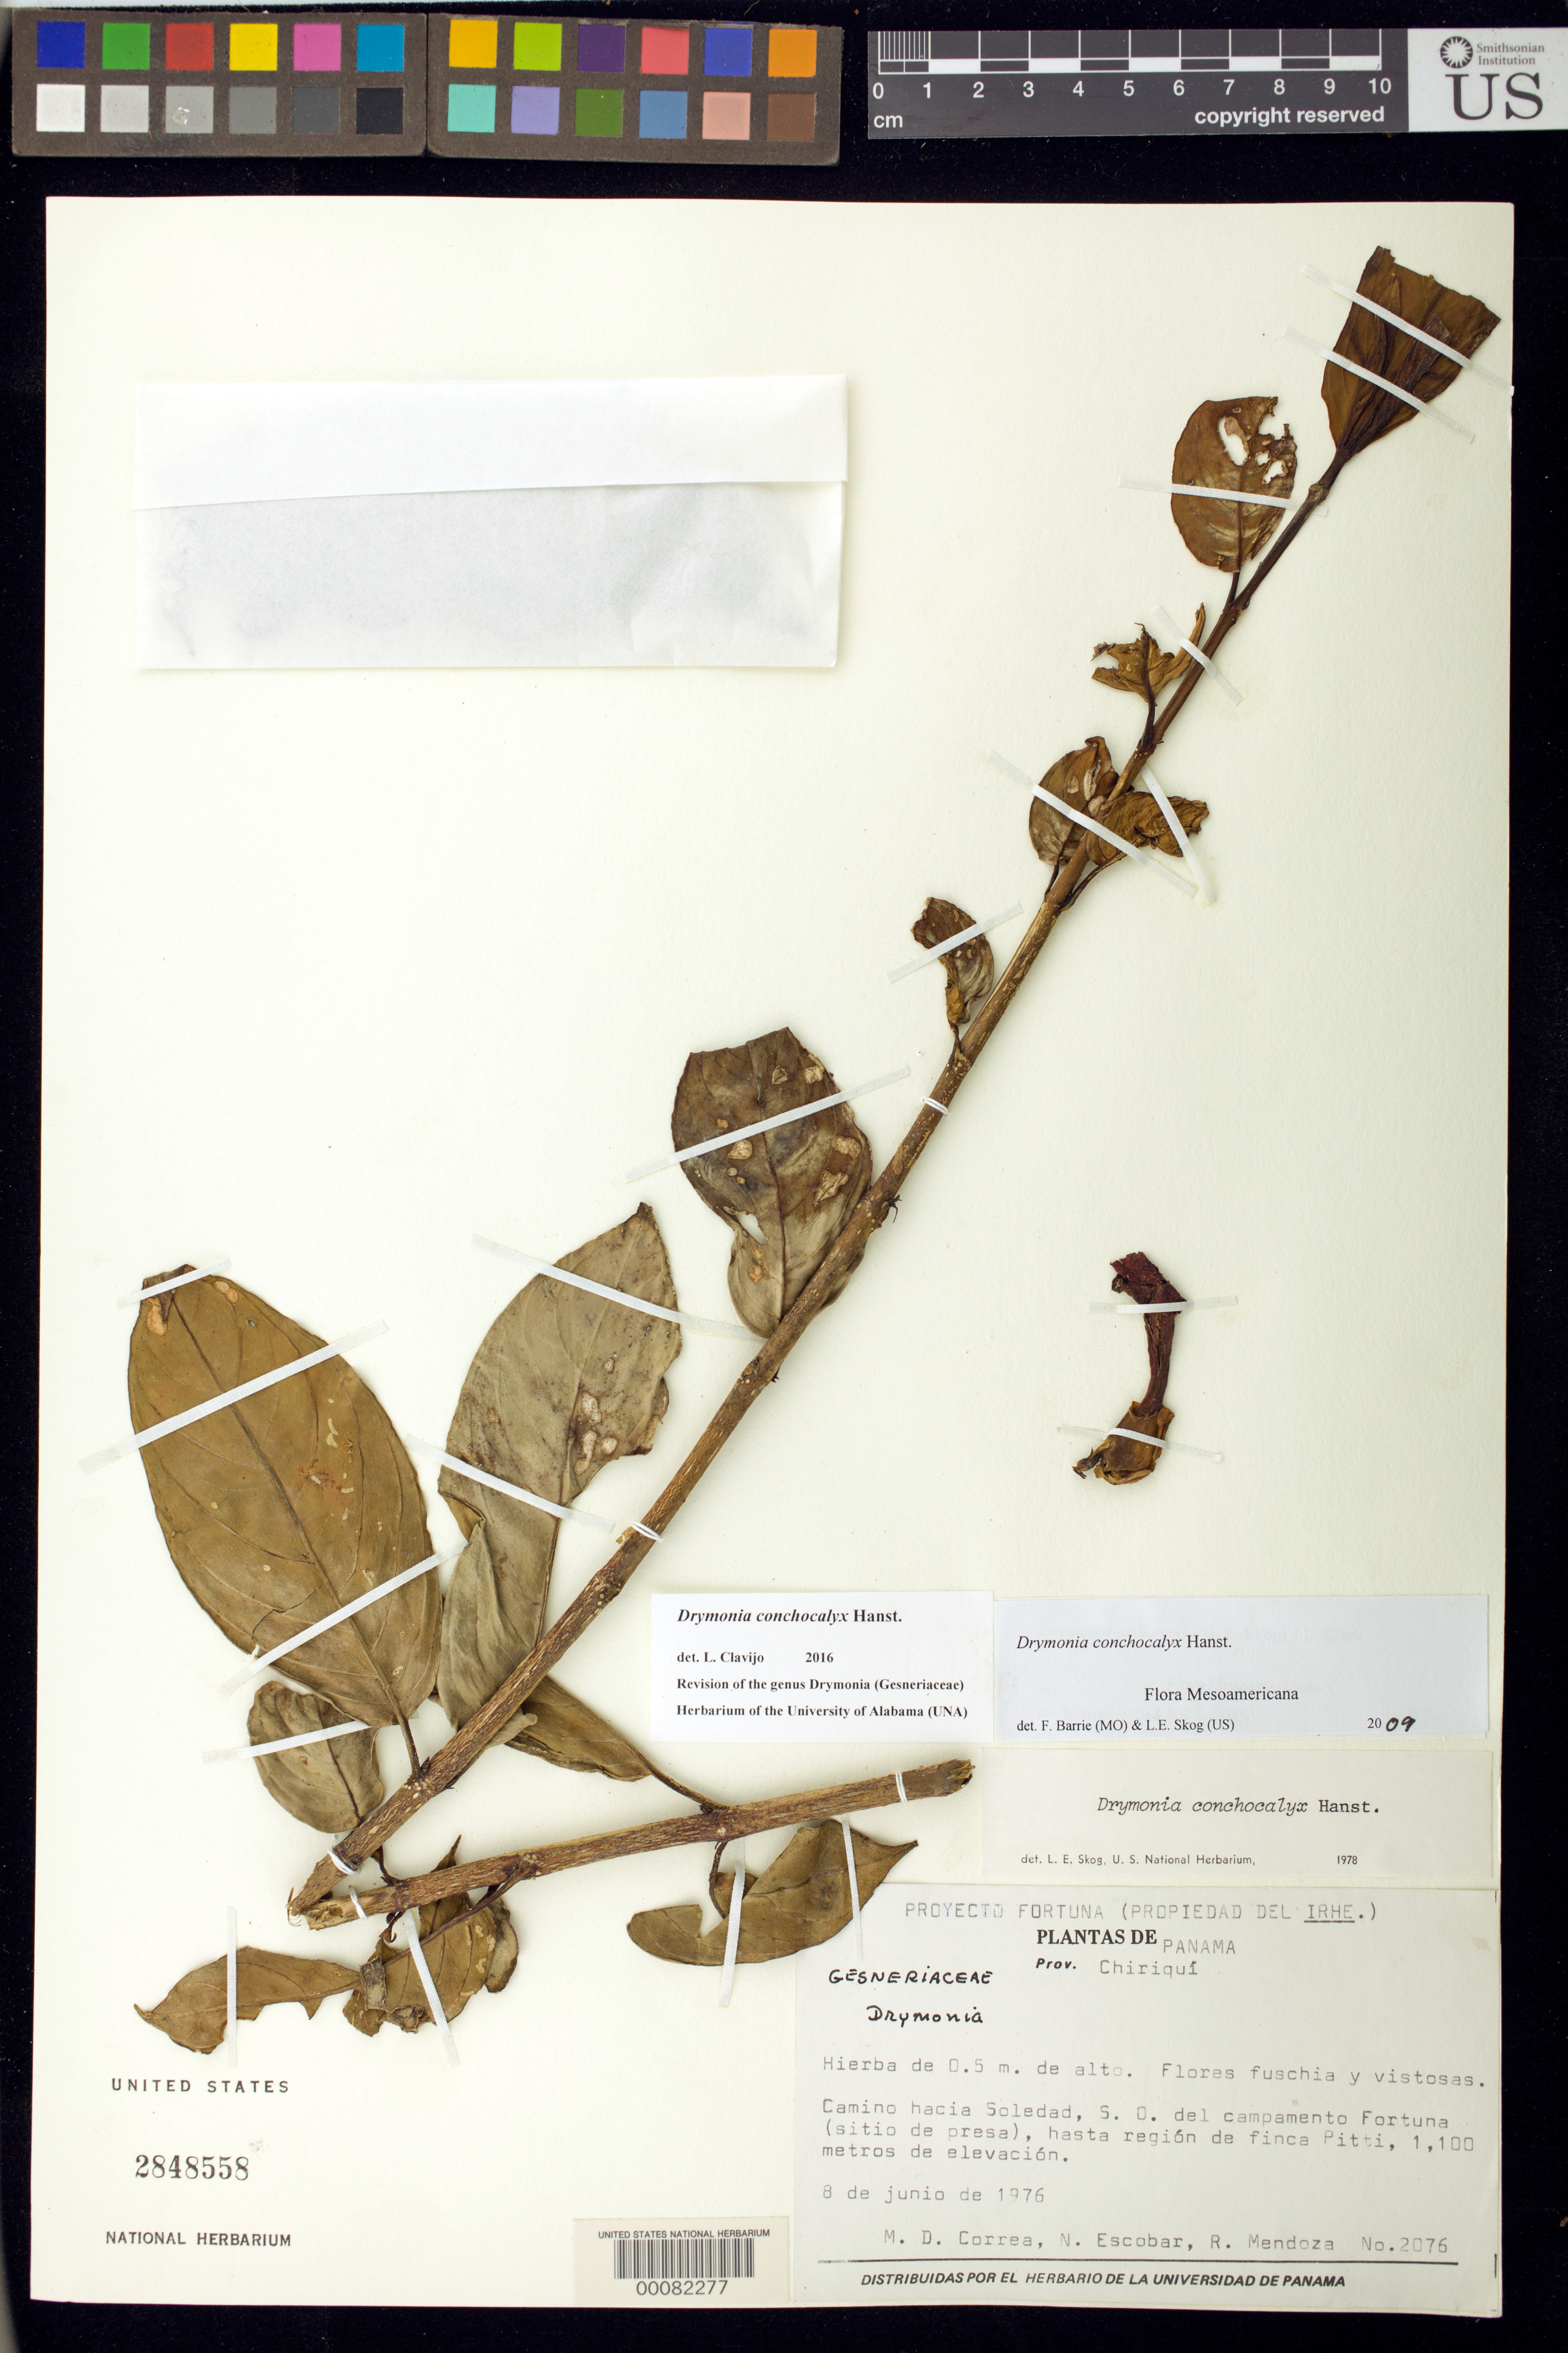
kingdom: Plantae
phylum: Tracheophyta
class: Magnoliopsida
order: Lamiales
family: Gesneriaceae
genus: Drymonia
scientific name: Drymonia conchocalyx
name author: Hanst.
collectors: M. D. Corrêa-A. & et al.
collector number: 2076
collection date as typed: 08 Jun 1976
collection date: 1976-06-08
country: Panama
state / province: Chiriquí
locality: Road to Soledad, SW of Fortuna encampment (dam site), up to region of Finca Pitti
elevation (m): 1100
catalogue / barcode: US 2848558